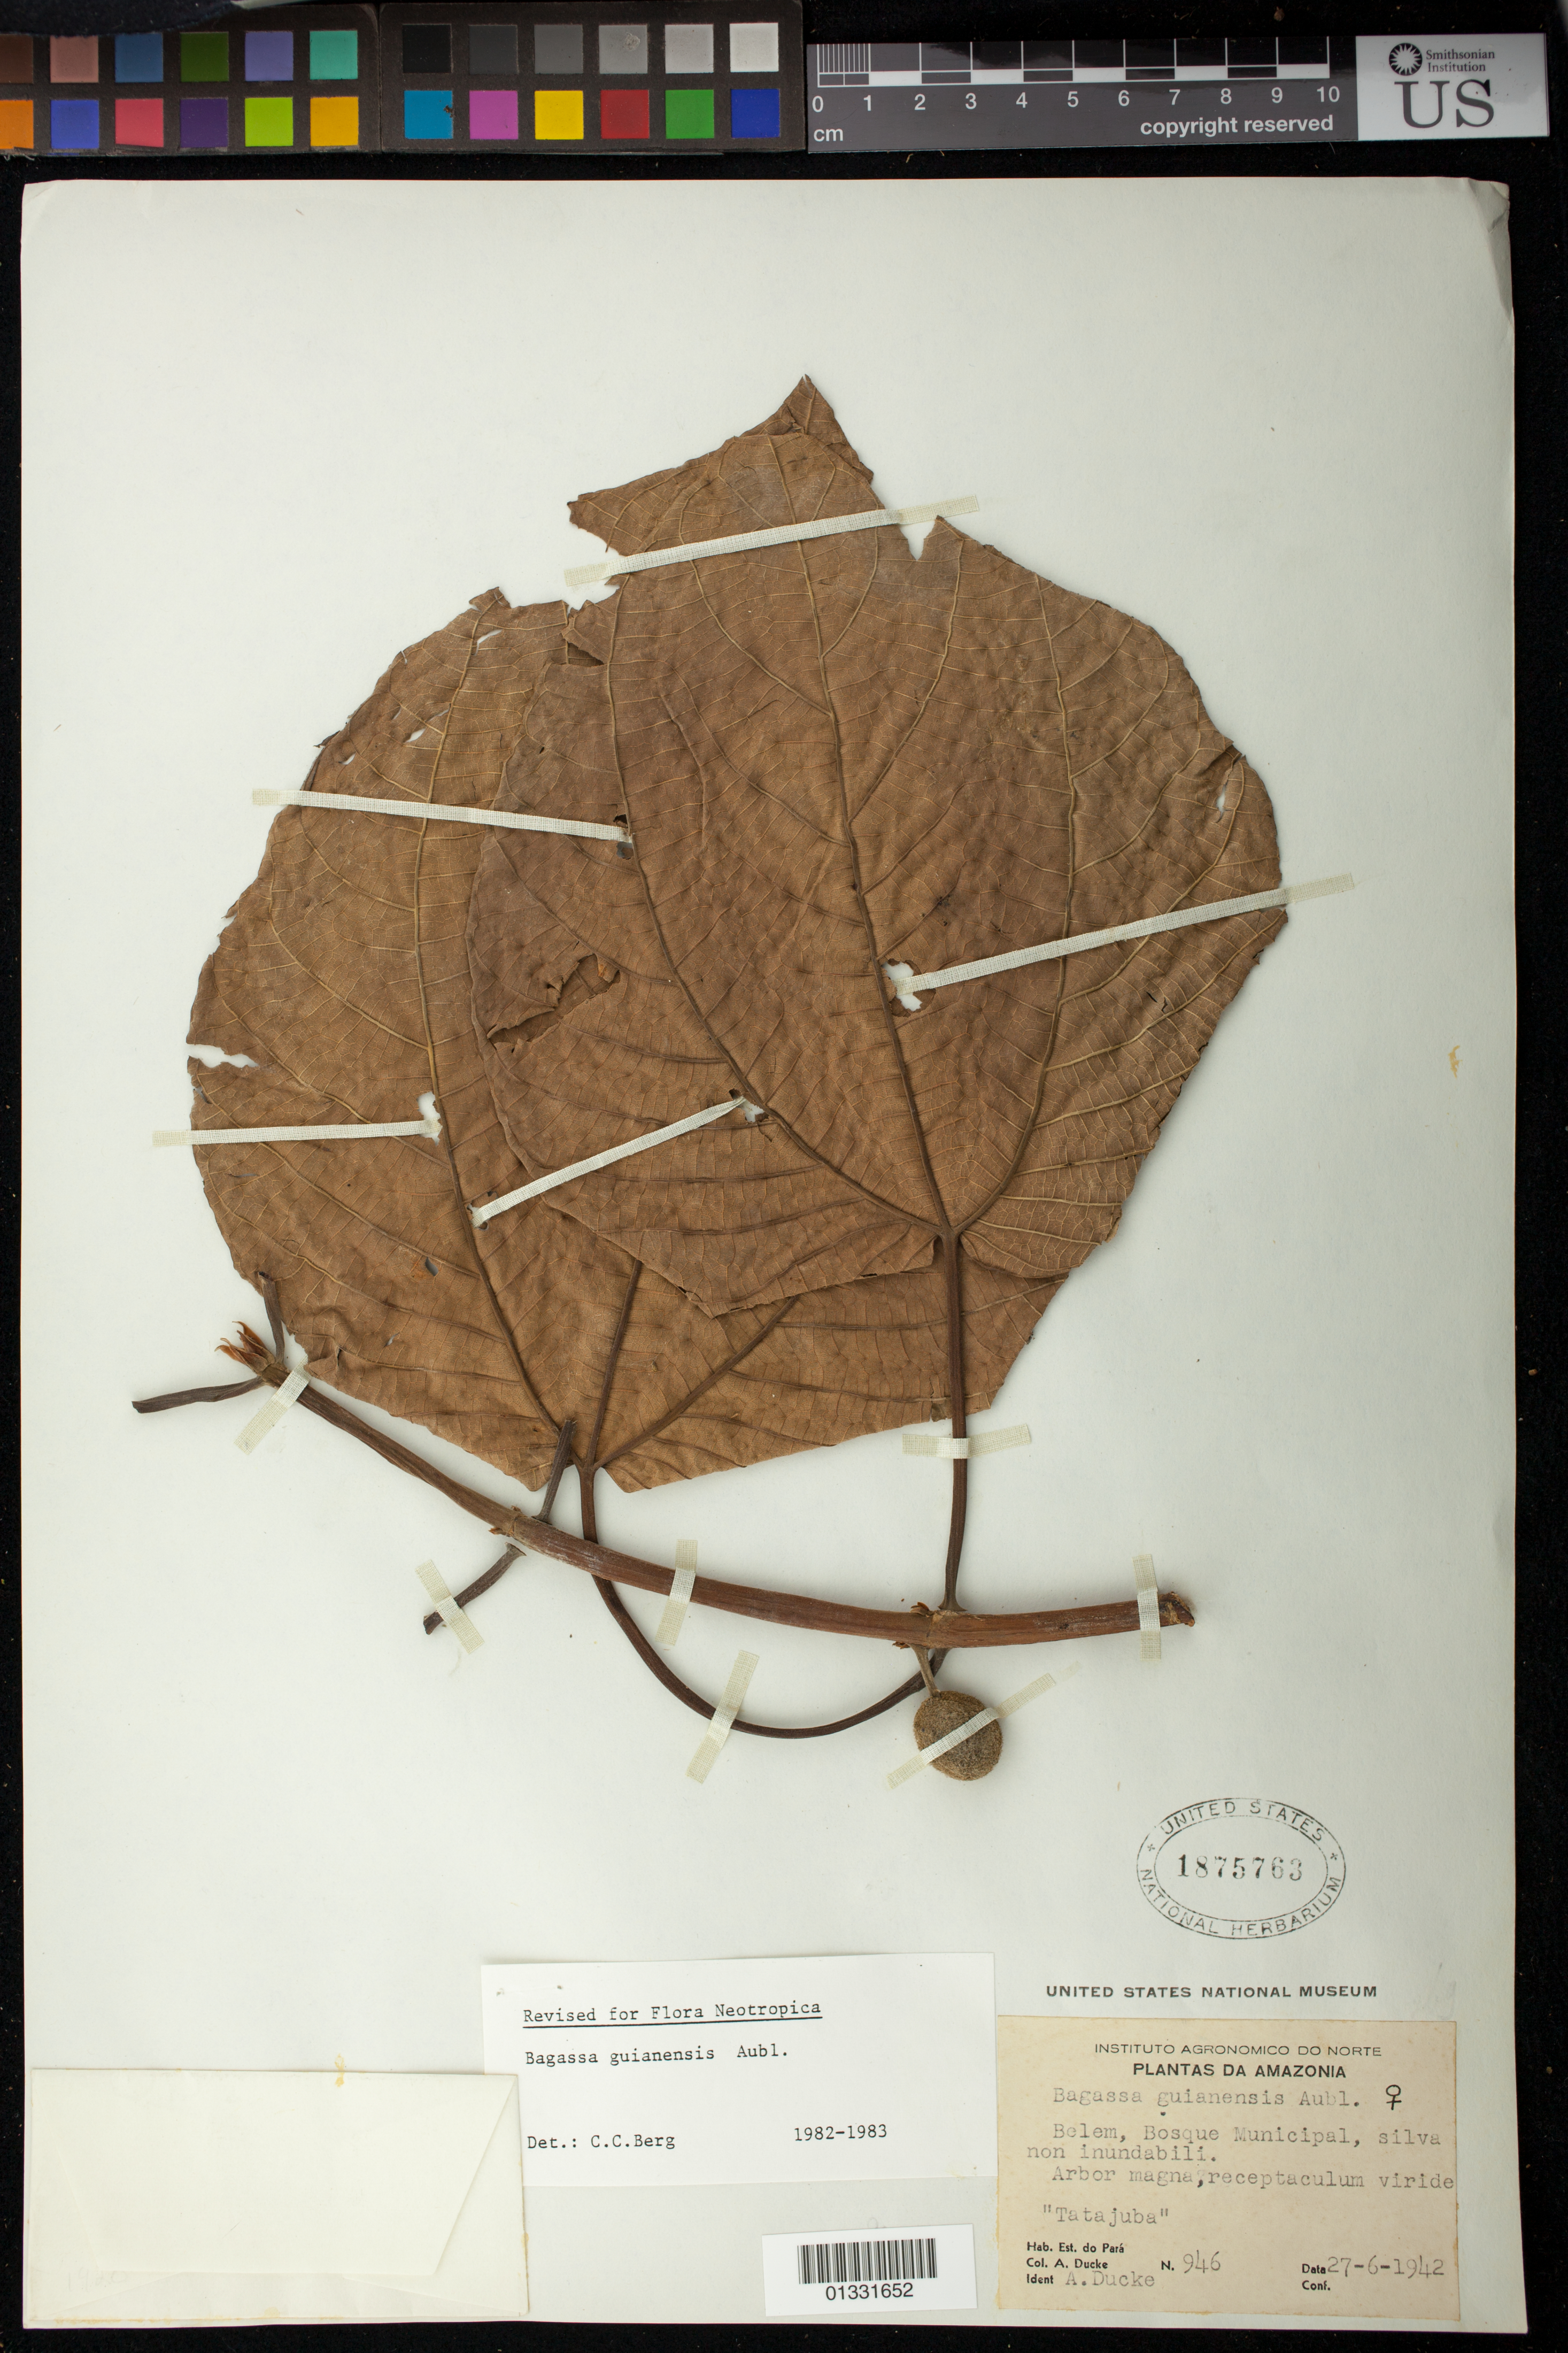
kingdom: Plantae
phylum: Tracheophyta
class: Magnoliopsida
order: Rosales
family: Moraceae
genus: Bagassa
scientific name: Bagassa guianensis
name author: Aubl.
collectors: A. Ducke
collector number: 946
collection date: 1942-06-27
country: Brazil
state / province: Pará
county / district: Belém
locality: Bosque Municipal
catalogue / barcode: US 1875763